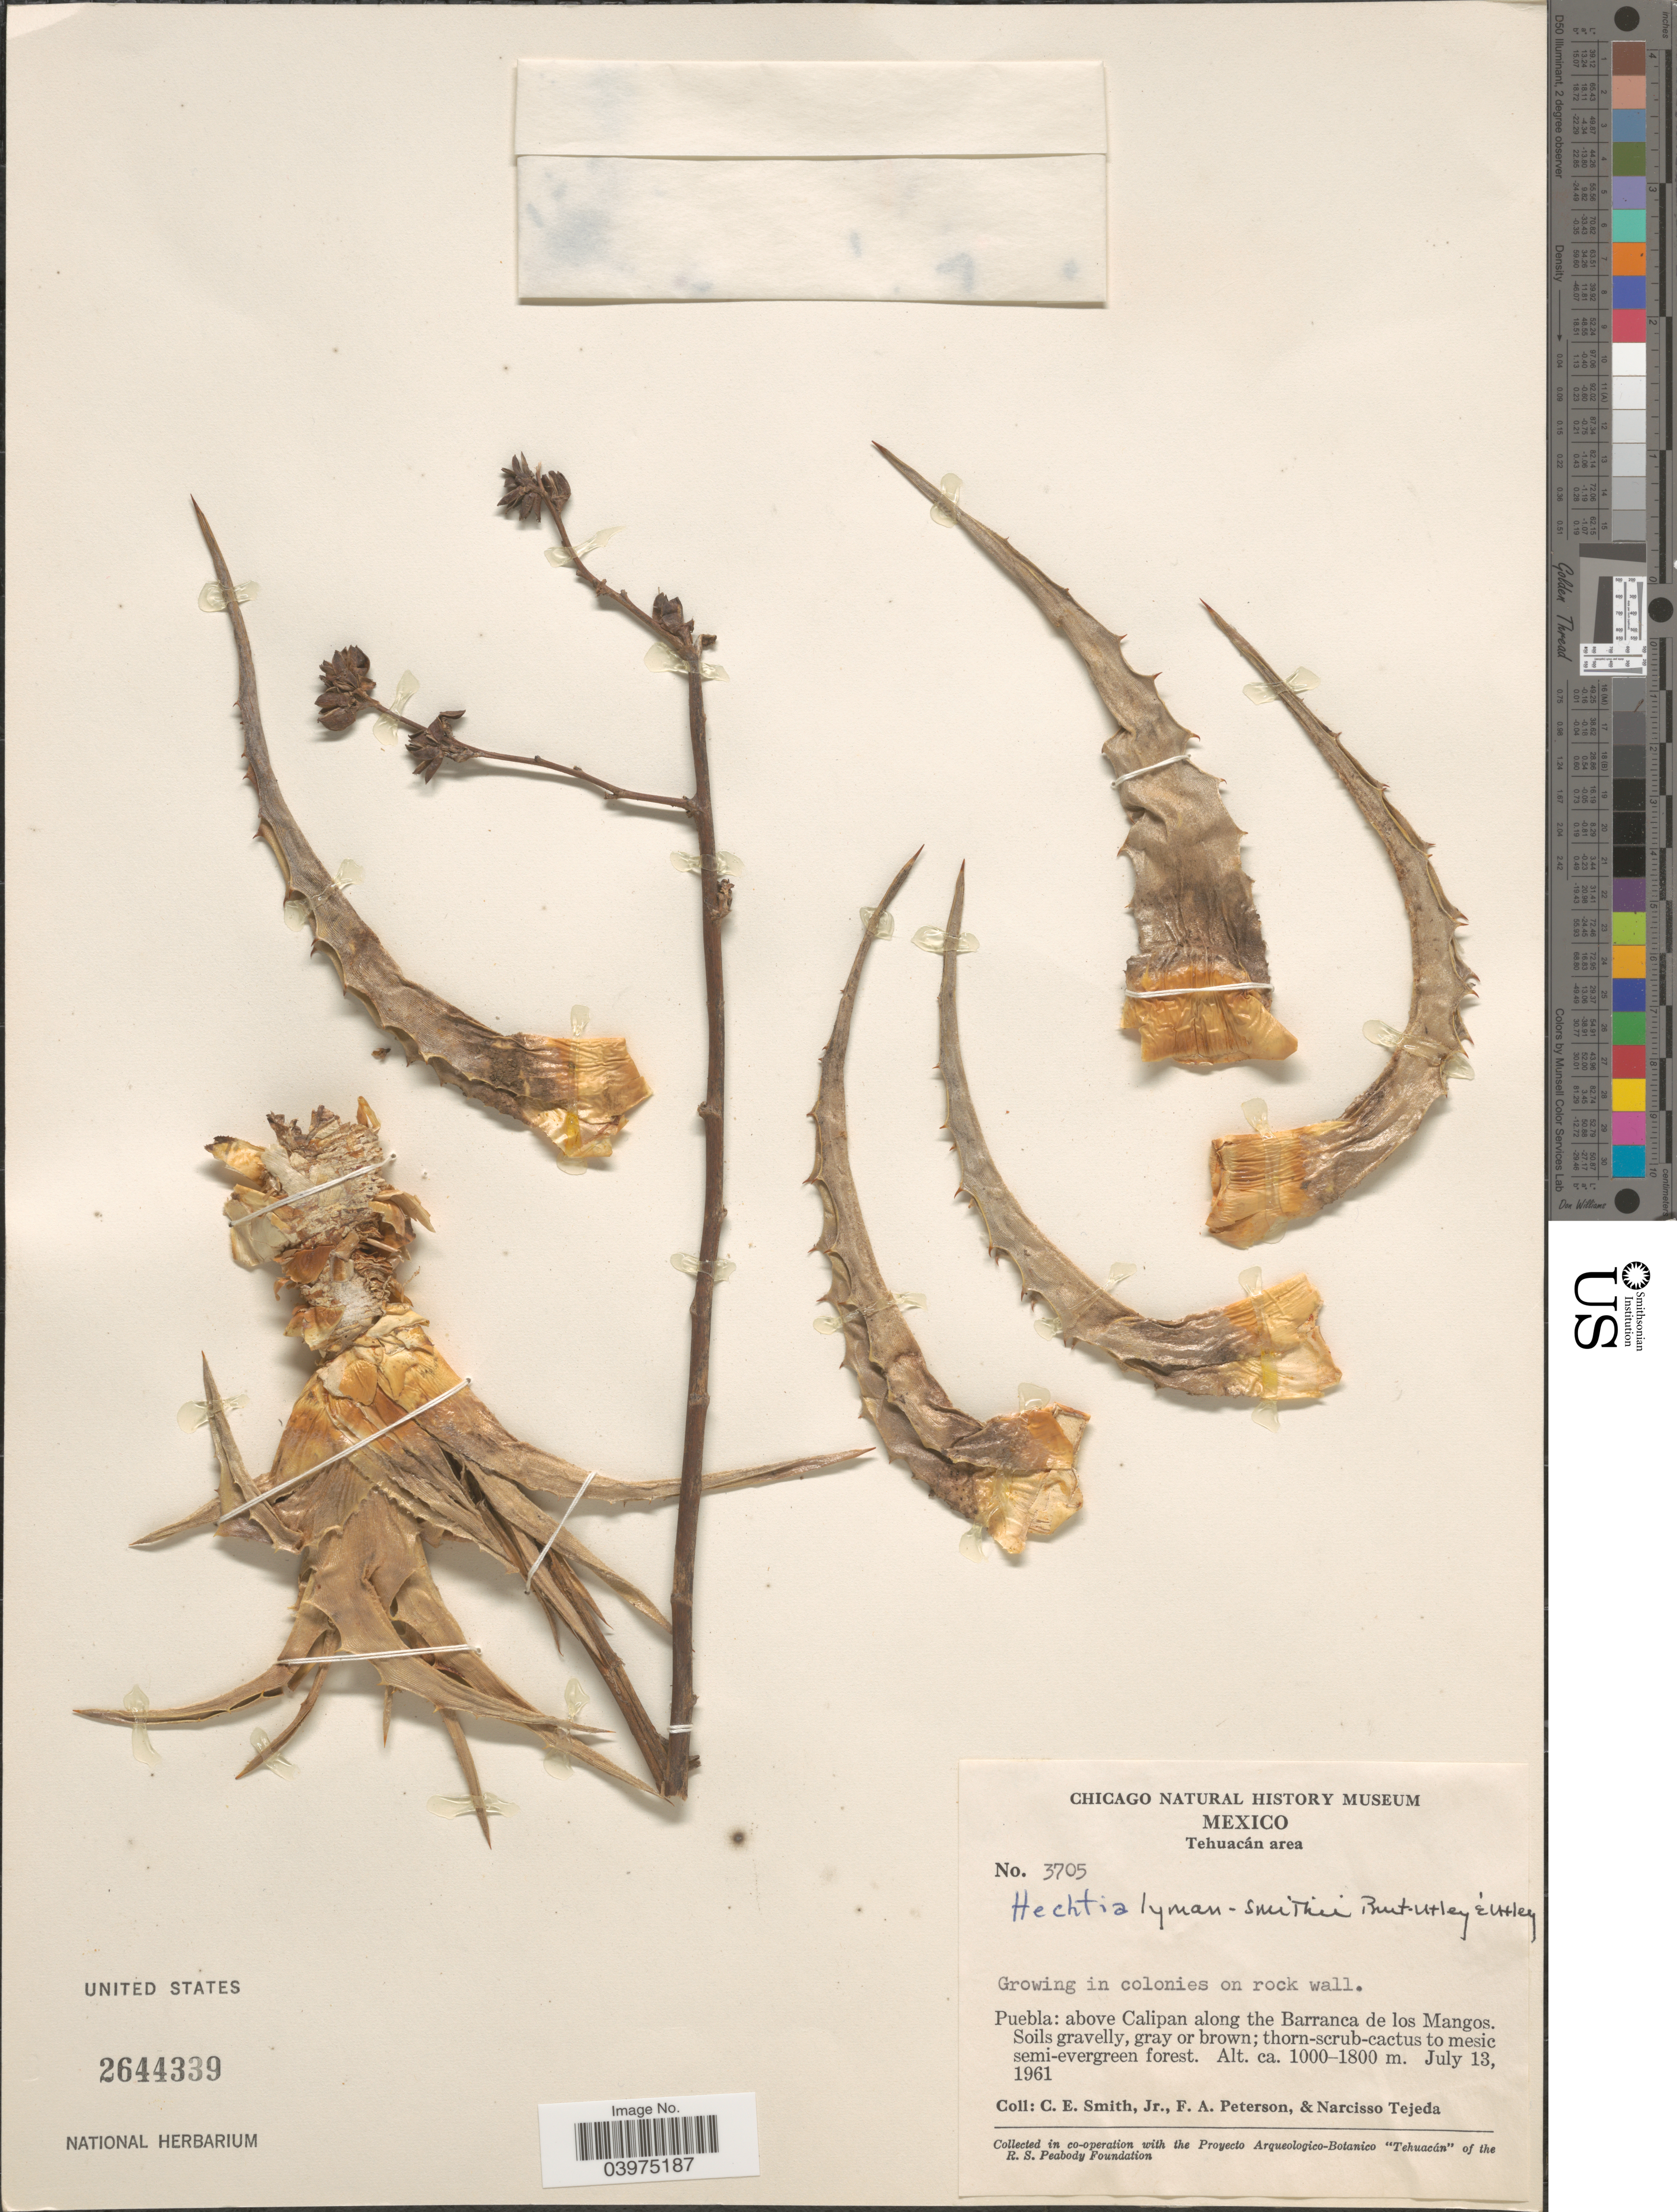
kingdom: Plantae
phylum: Tracheophyta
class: Liliopsida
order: Poales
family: Bromeliaceae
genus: Hechtia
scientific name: Hechtia lyman-smithii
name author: Burt-Utley & Utley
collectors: C. E. Smith Jr., F. A. Peterson & N. Tejeda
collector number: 3705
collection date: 1961-07-13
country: Mexico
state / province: Puebla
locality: Tehuacán area. Above Calipan along the Barranca de los Mangos.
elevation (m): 1000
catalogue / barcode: US 2644339